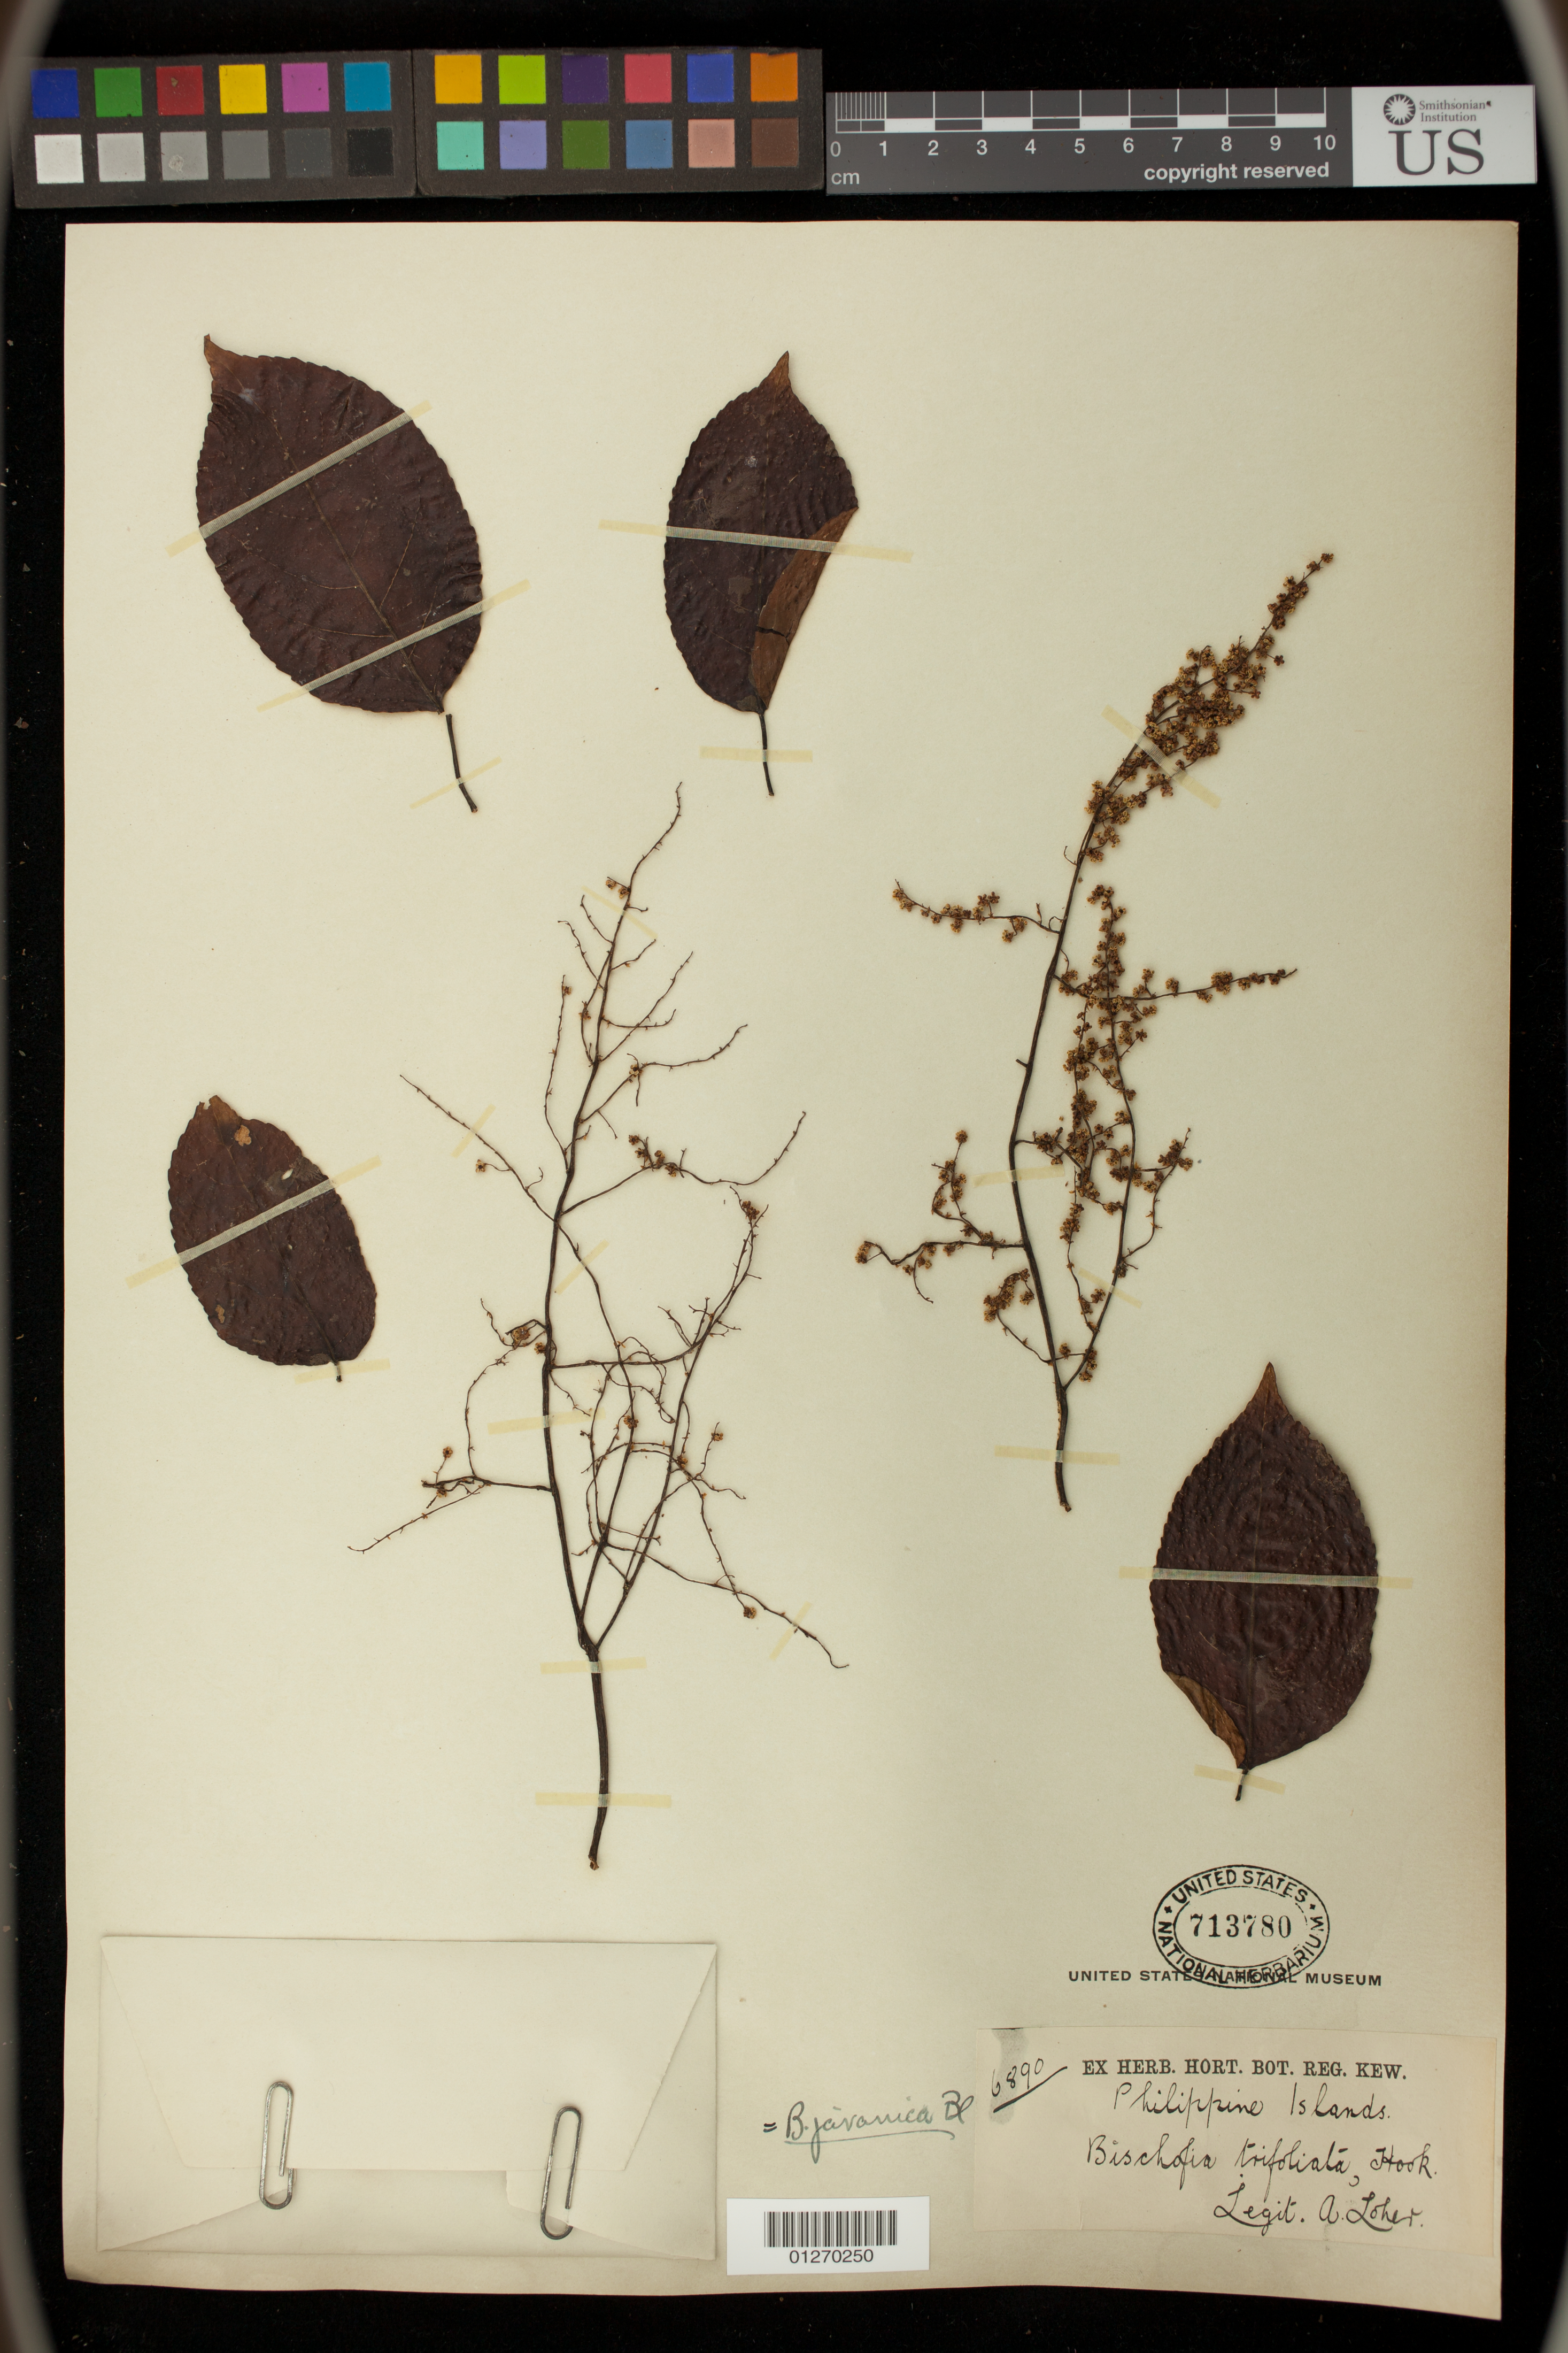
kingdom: Plantae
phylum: Tracheophyta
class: Magnoliopsida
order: Malpighiales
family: Phyllanthaceae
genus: Bischofia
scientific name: Bischofia javanica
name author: Blume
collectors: A. Loher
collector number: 6890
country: Philippines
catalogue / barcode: US 713780